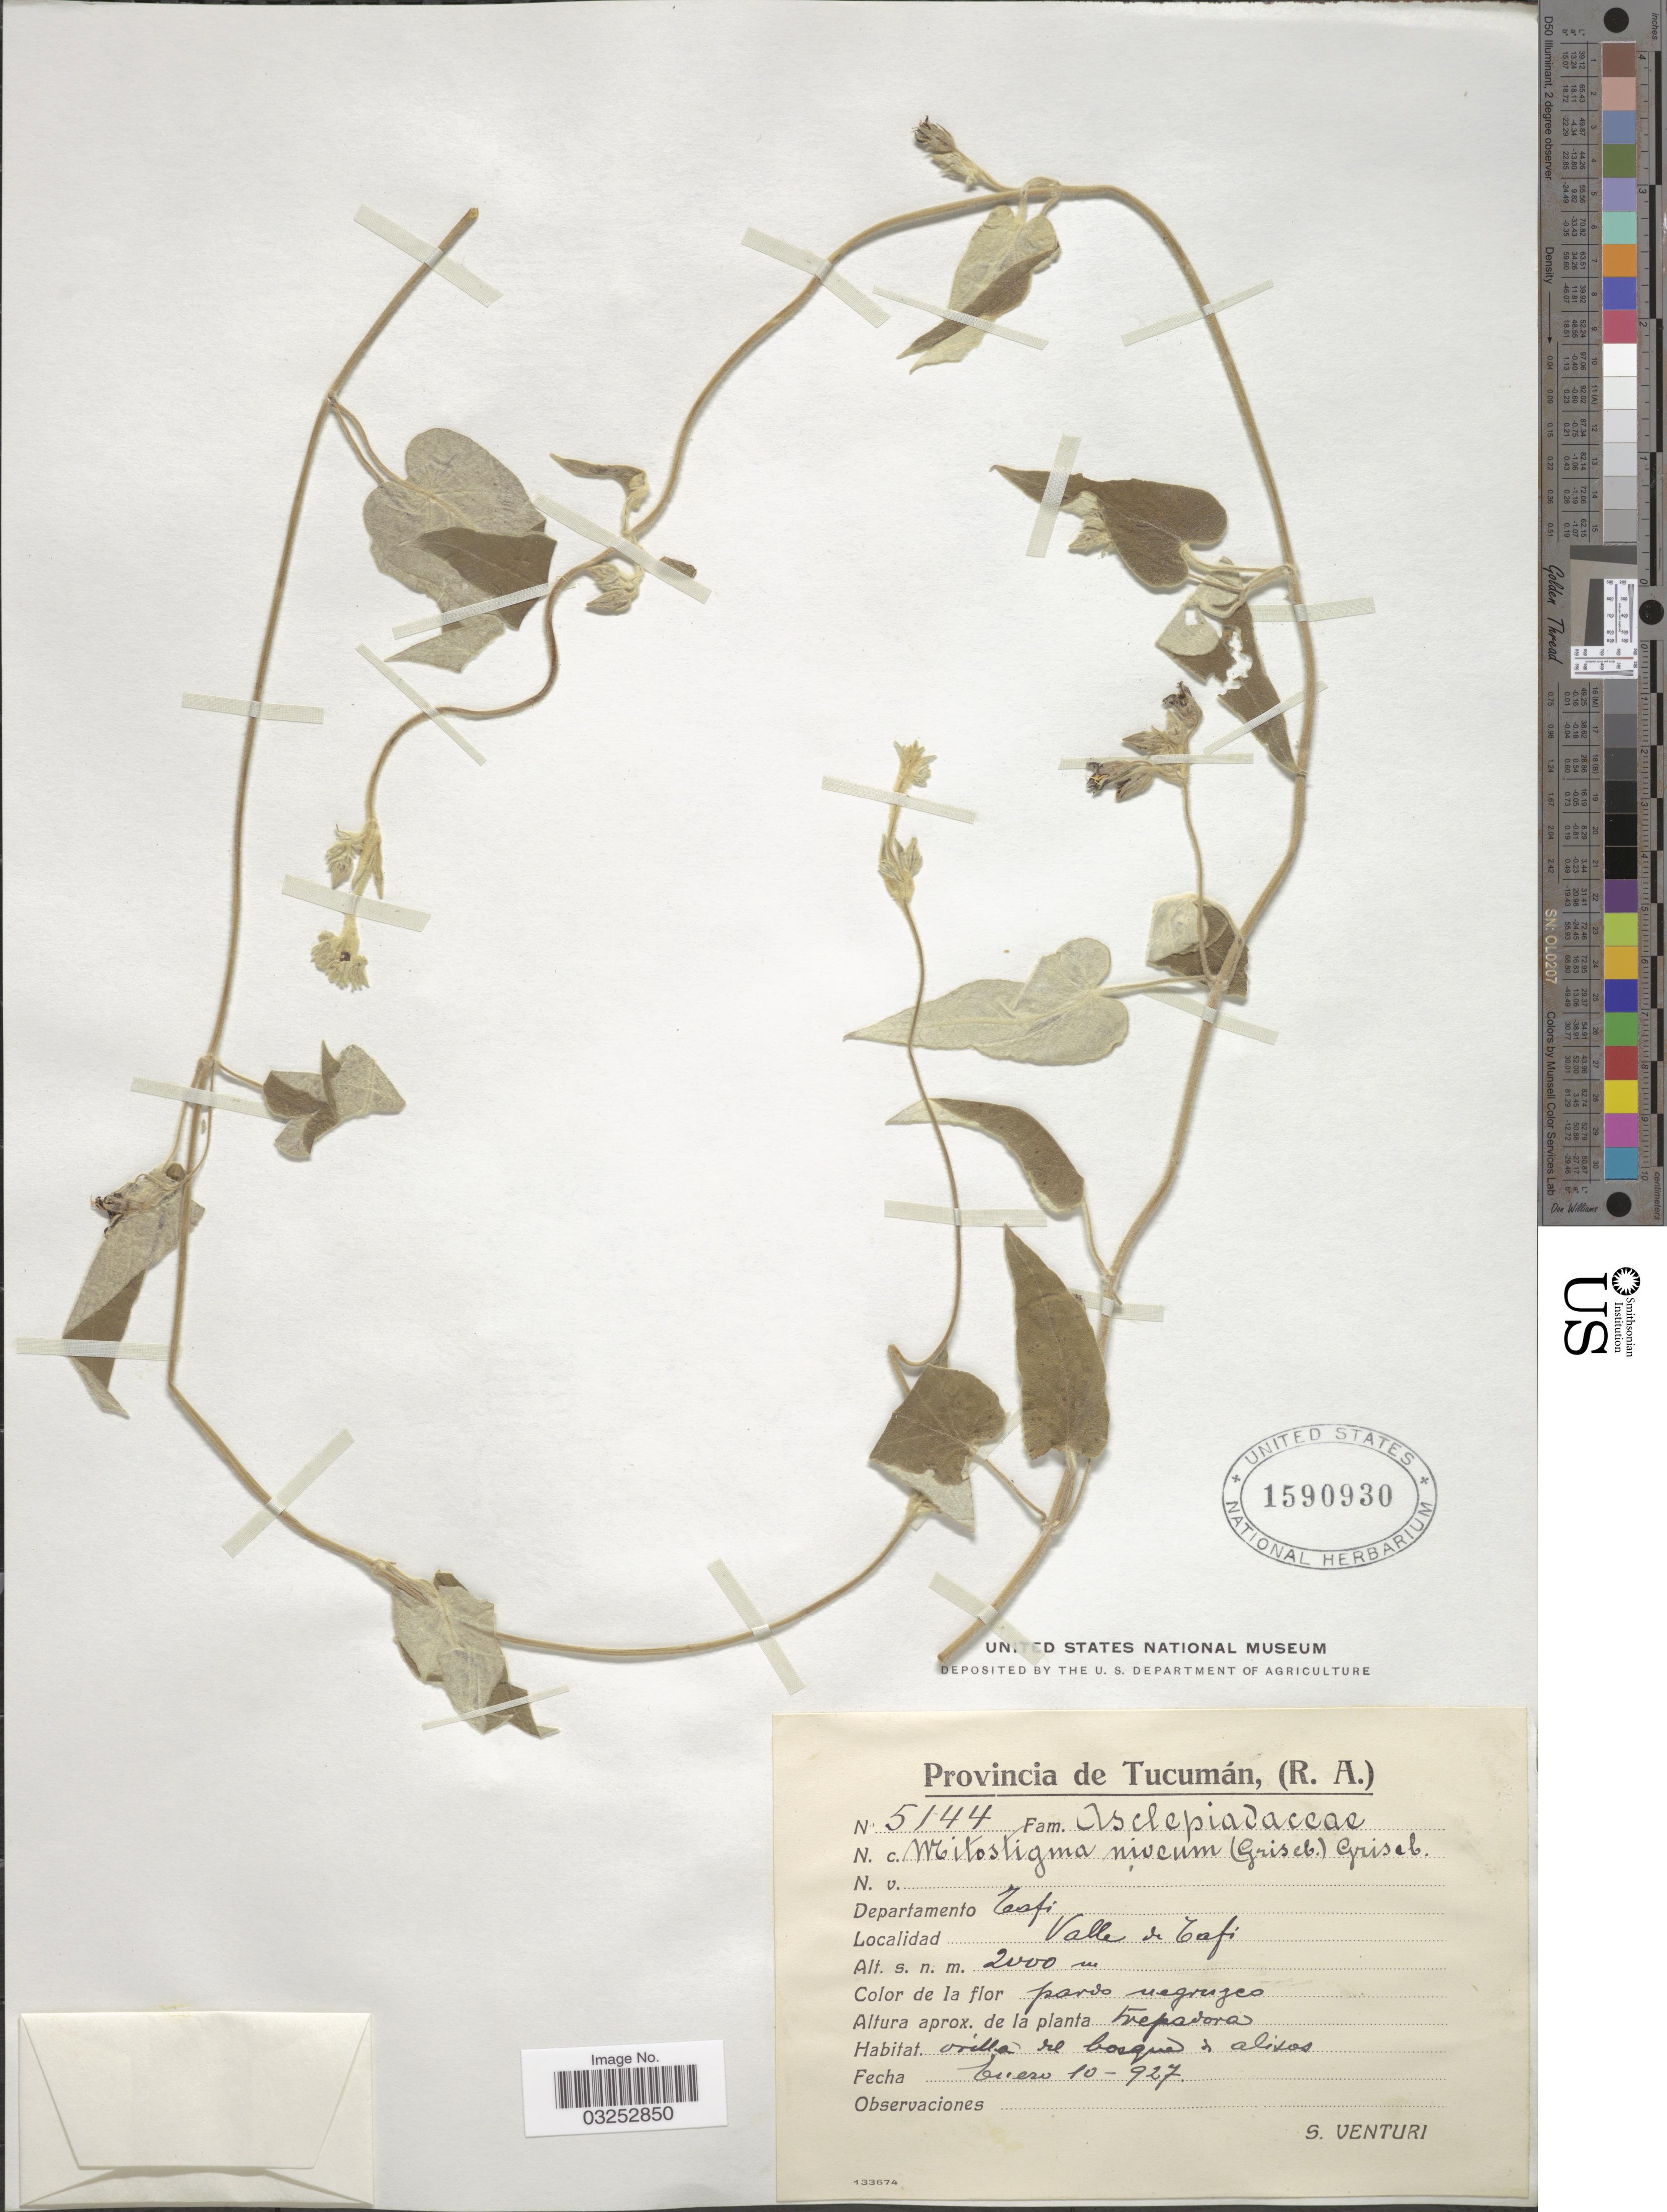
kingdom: Plantae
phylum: Tracheophyta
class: Magnoliopsida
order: Gentianales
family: Apocynaceae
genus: Mitostigma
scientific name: Mitostigma niveum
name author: (Griseb.) Griseb.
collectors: S. Venturi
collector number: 5144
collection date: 1927-01-10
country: Argentina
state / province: Tucuman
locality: Provincia de Tucumán, (R.A.), Departamento Tafi, Valle de Tafi.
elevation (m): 2000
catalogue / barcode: US 1590930